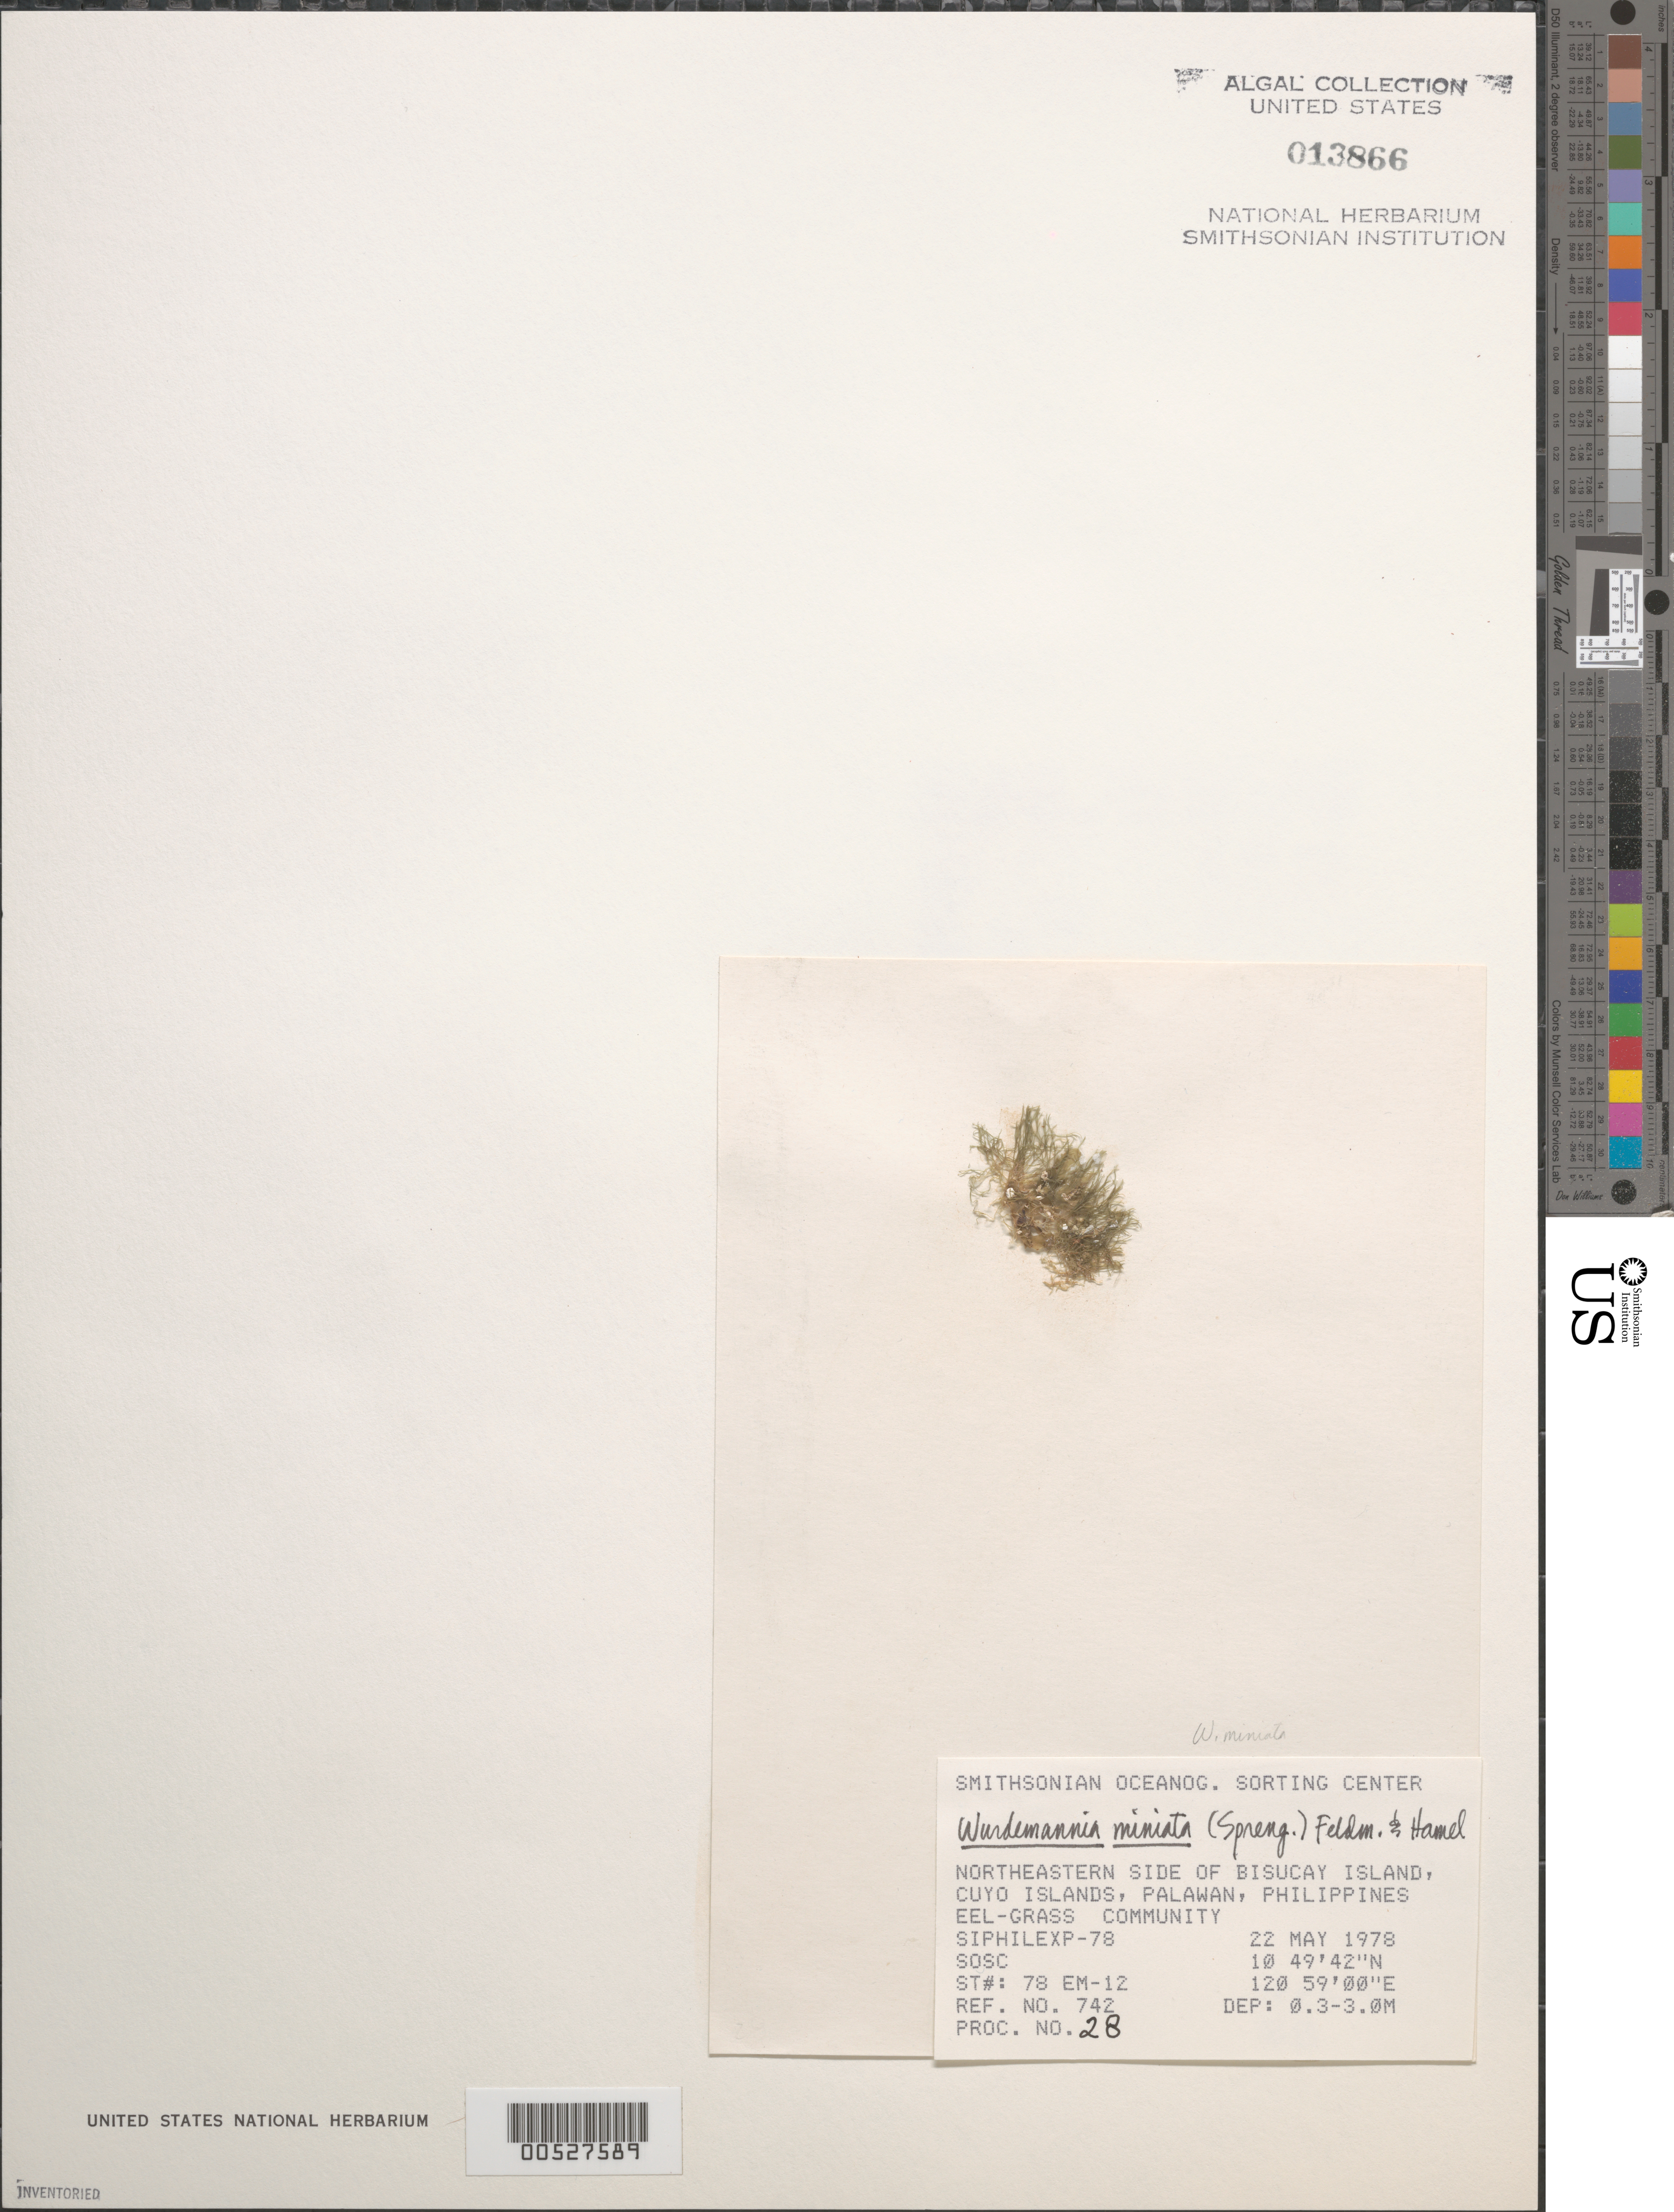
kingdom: Plantae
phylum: Rhodophyta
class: Florideophyceae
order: Gigartinales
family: Solieriaceae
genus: Wurdemannia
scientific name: Wurdemannia miniata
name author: (Spreng.) Feldmann & G. Hamel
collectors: SOSC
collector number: Station 78 Em-12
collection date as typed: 22 May 1978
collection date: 1978-05-22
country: Philippines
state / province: Mimaropa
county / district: Palawan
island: Bisucay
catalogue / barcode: US 13866